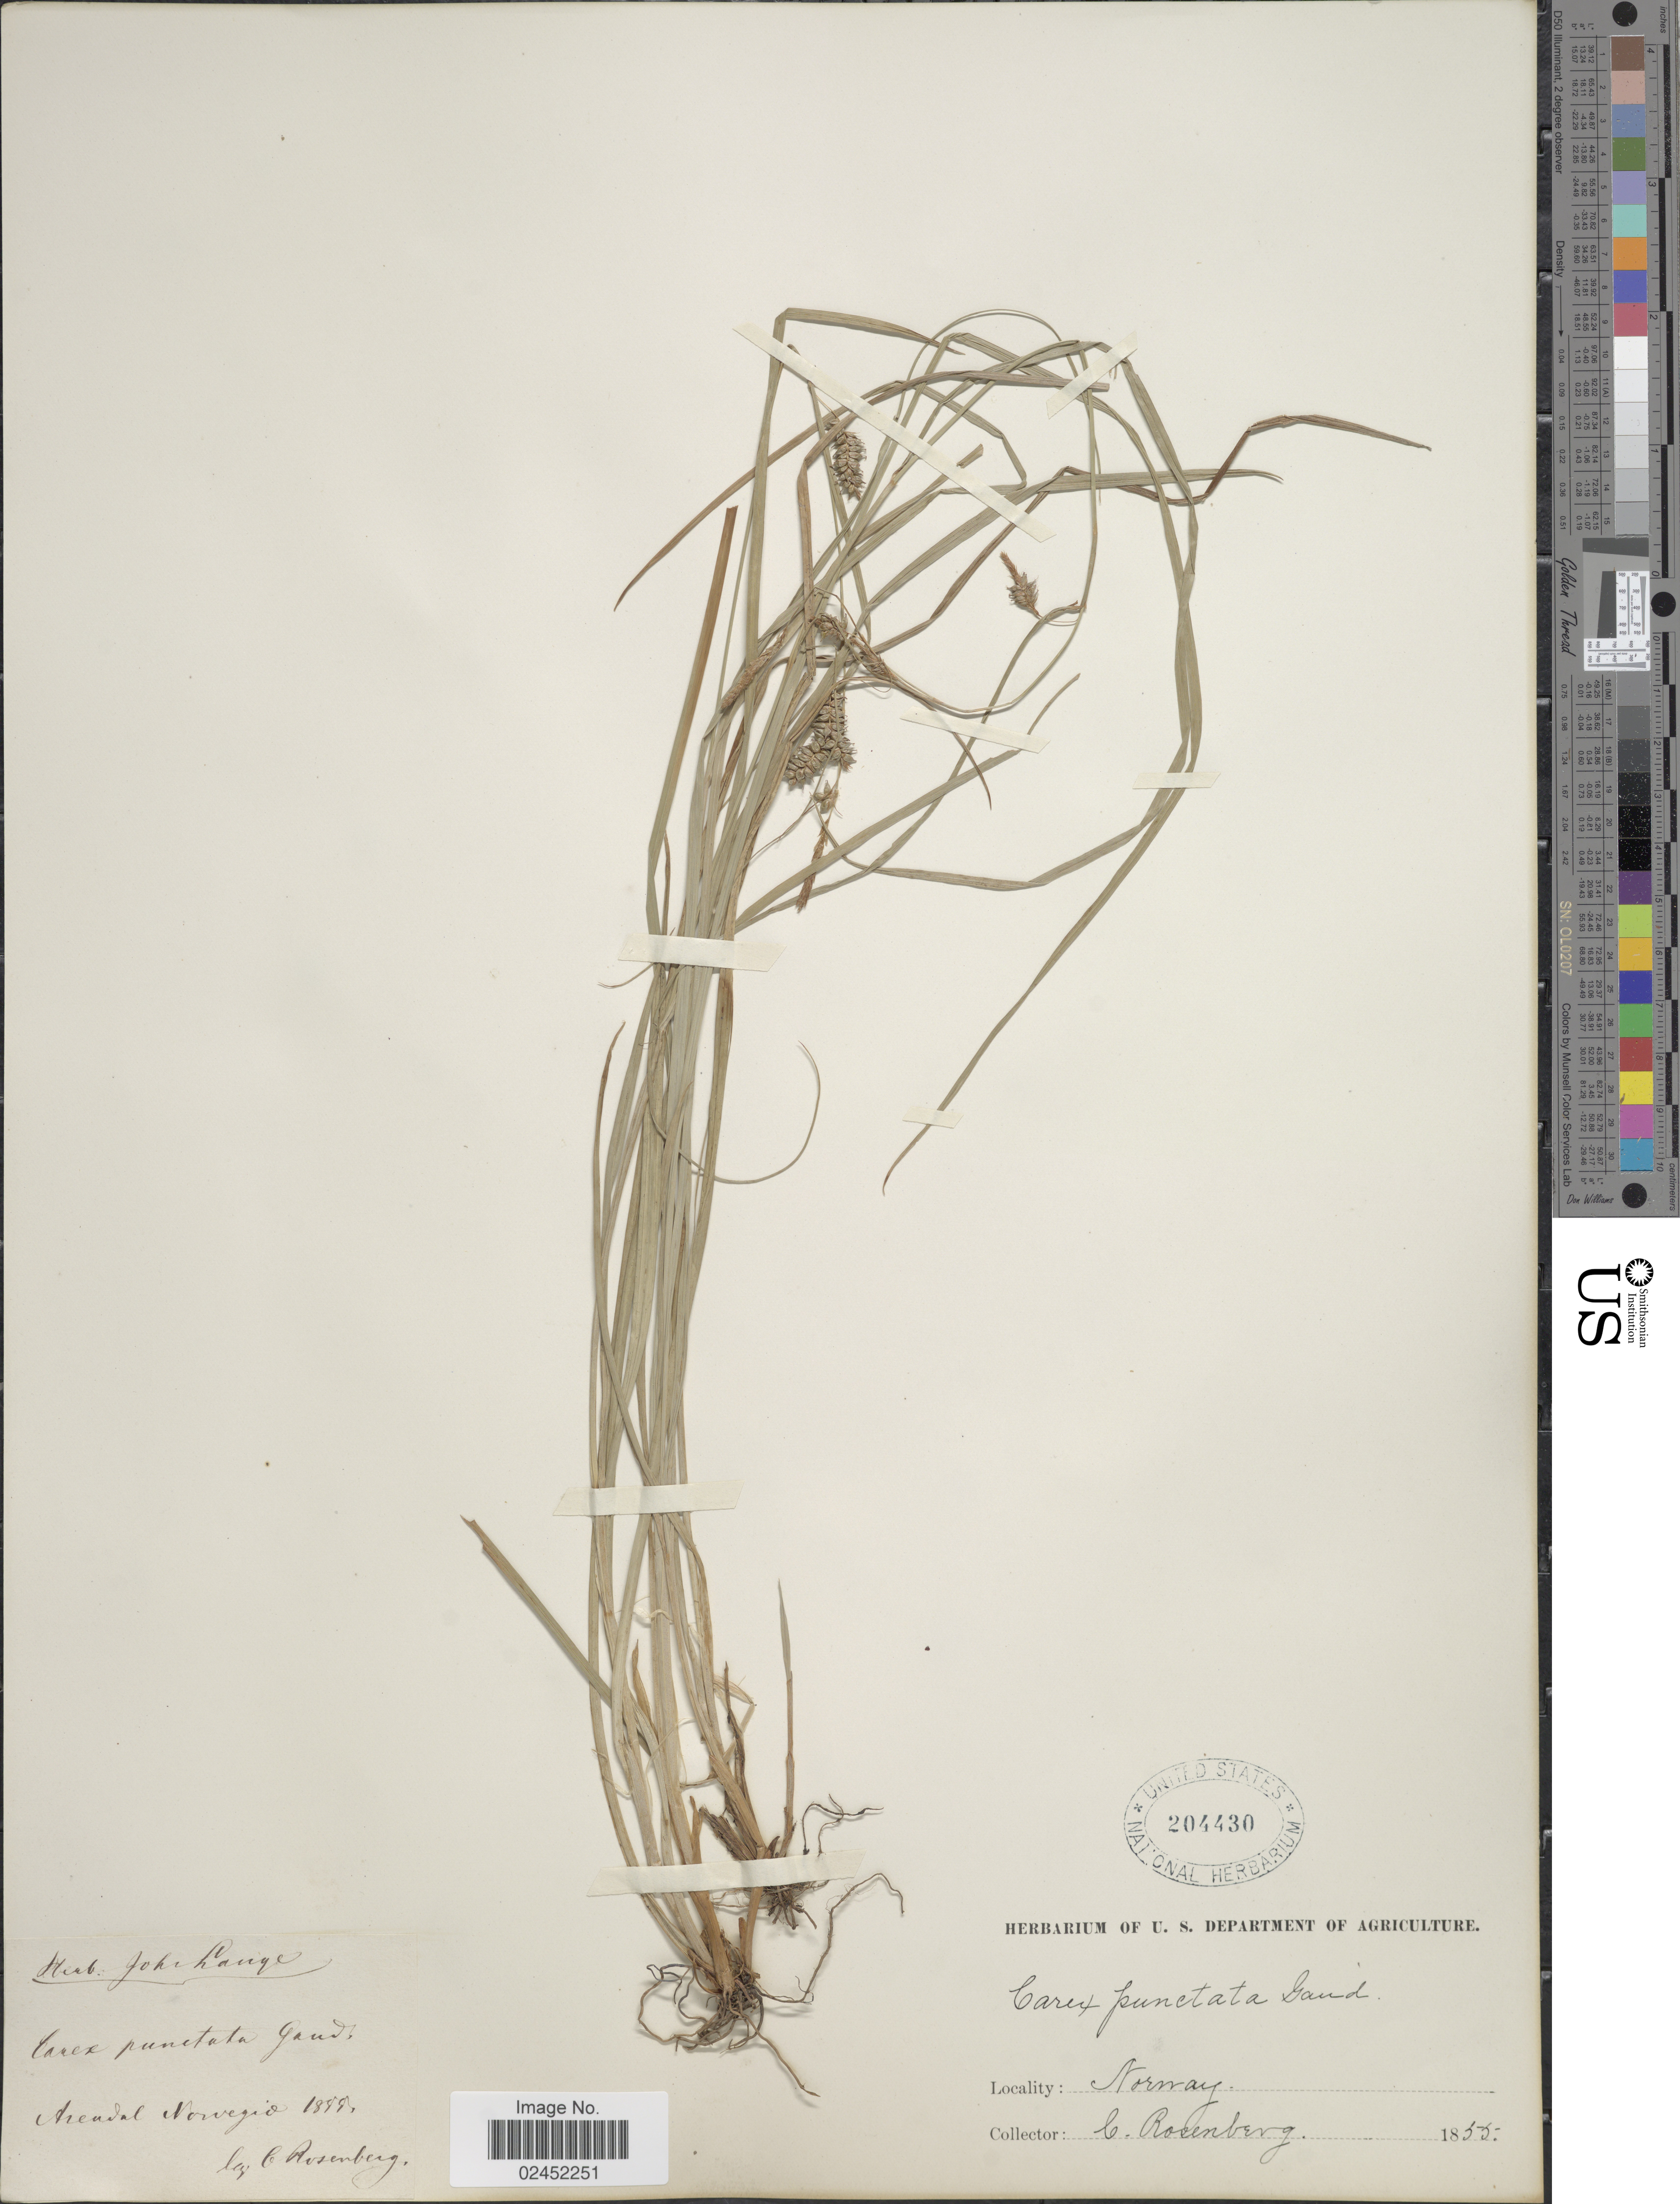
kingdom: Plantae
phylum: Tracheophyta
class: Liliopsida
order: Poales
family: Cyperaceae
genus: Carex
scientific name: Carex punctata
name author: Gaudin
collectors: C. Rosenberg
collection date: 1855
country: Norway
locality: Arendel Norvegio. Norway.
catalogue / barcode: US 204430